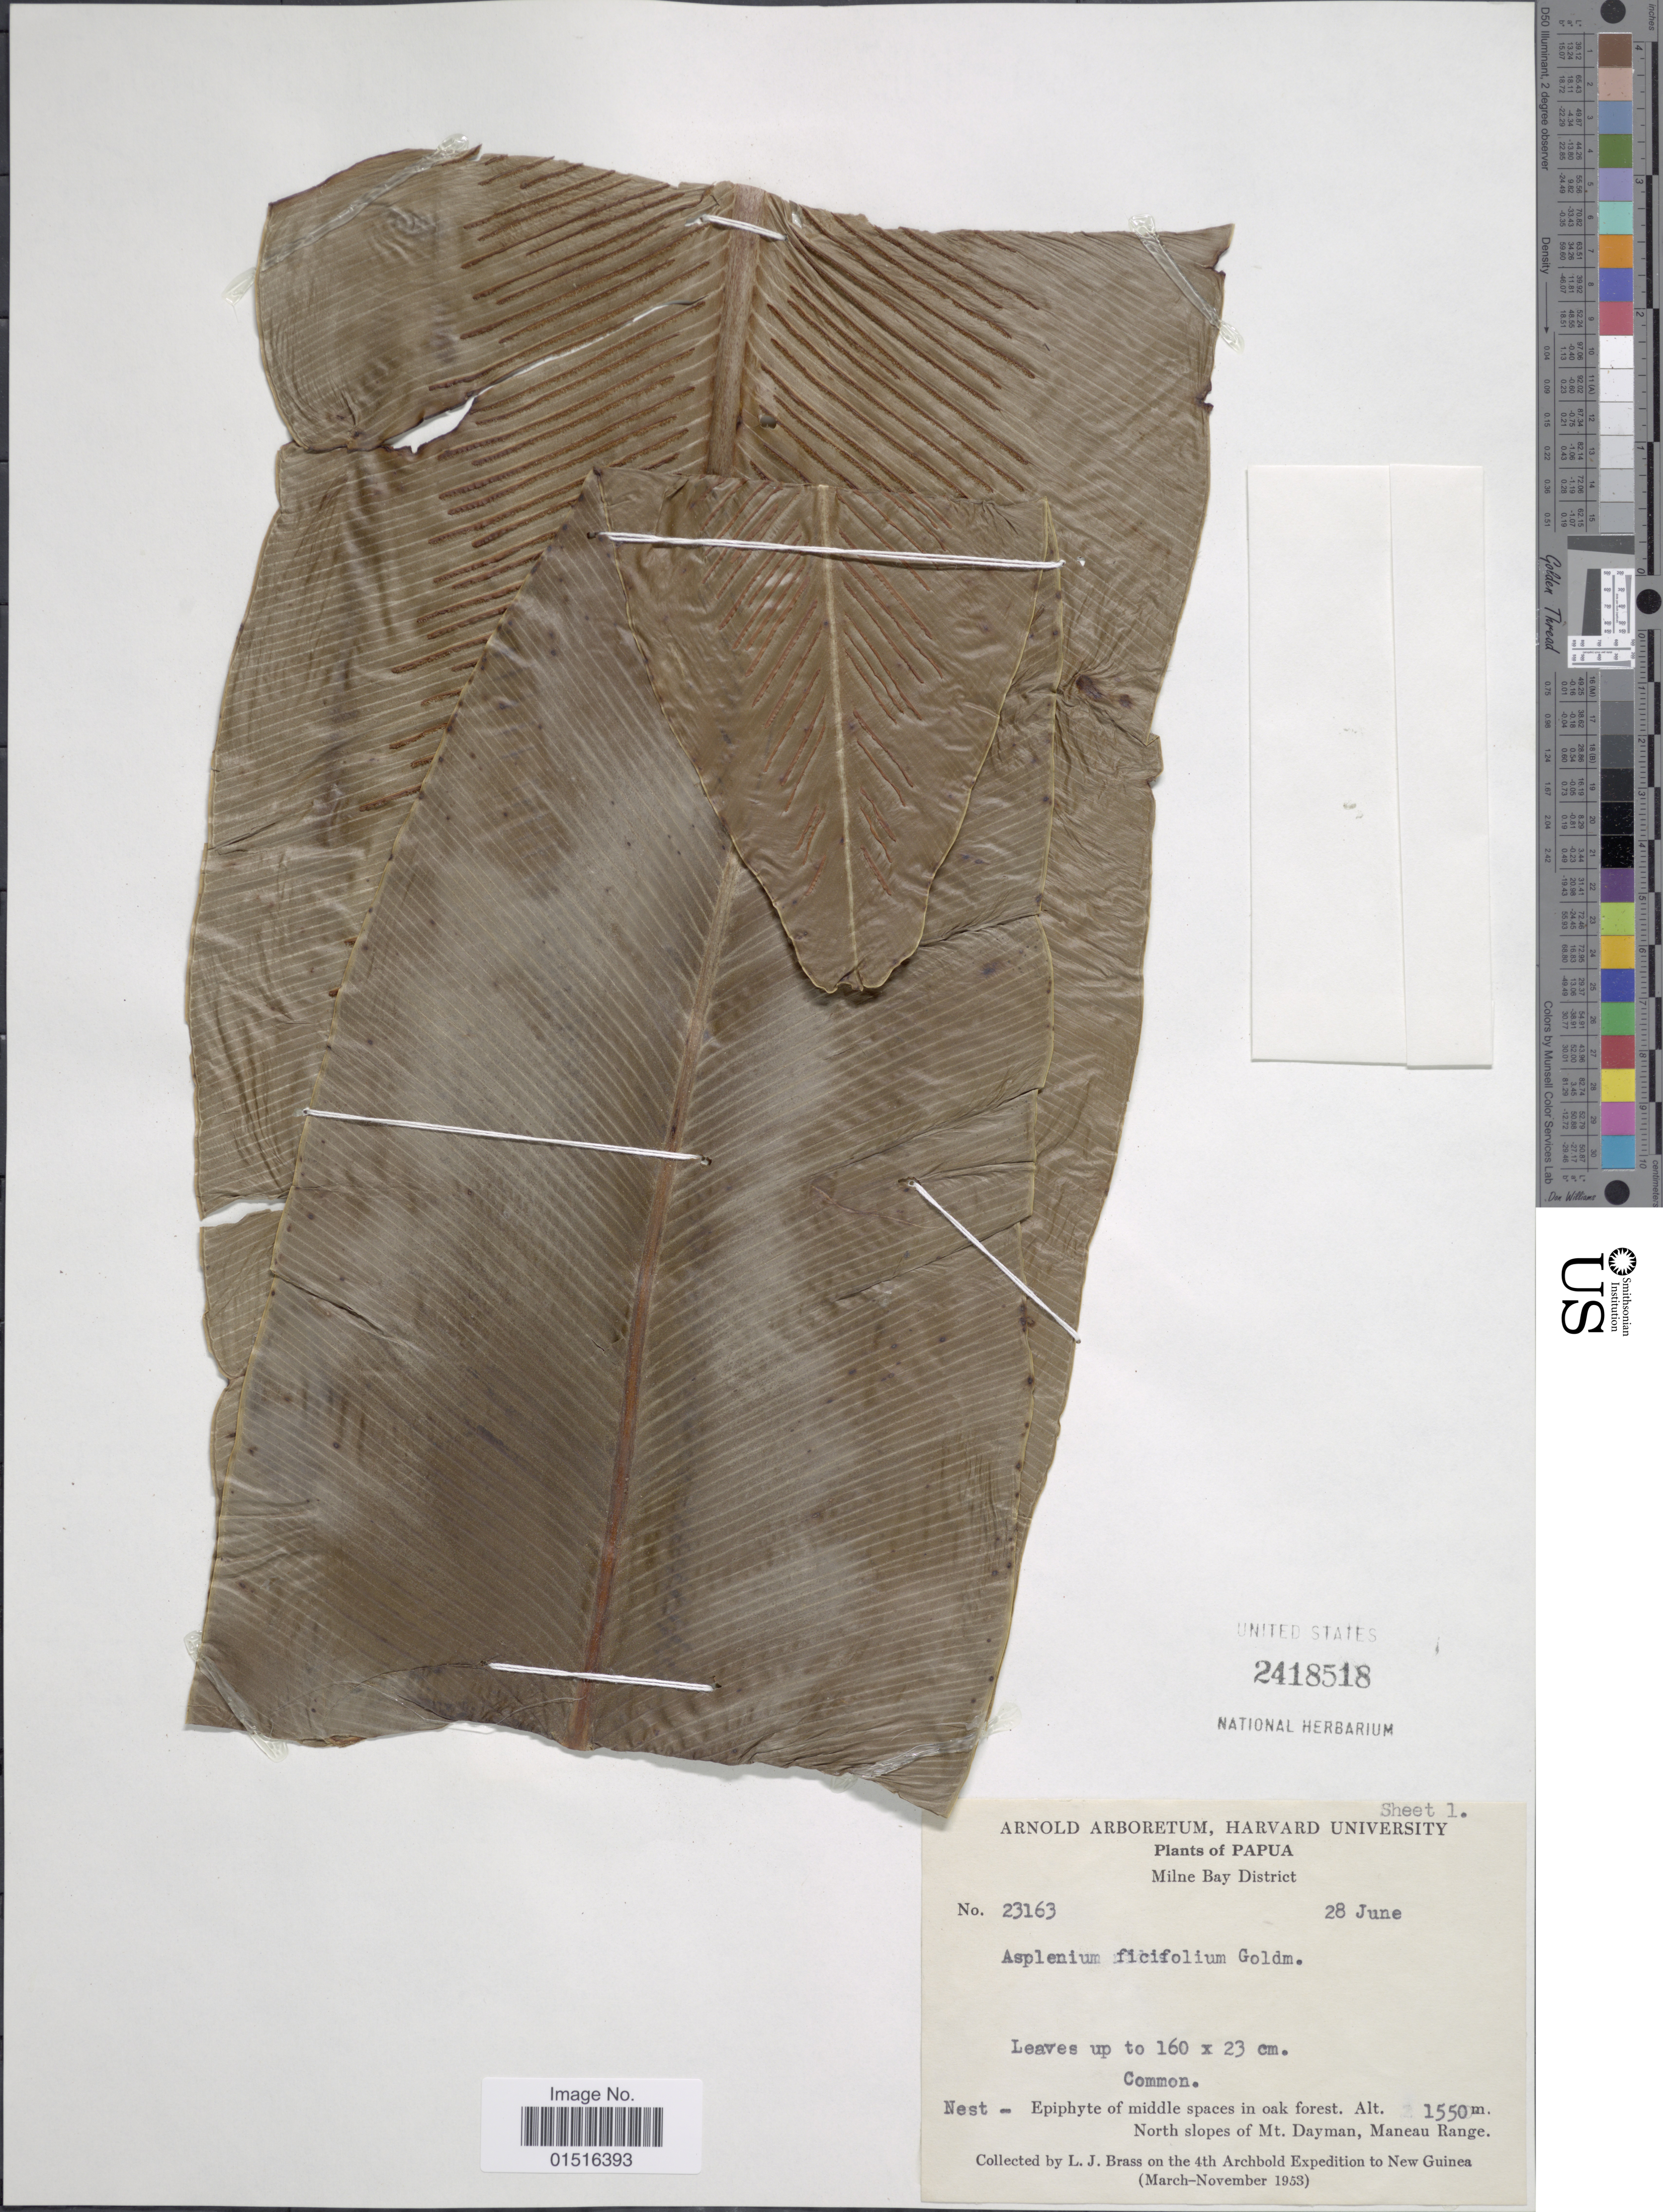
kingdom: Plantae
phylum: Tracheophyta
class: Polypodiopsida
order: Polypodiales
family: Aspleniaceae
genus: Asplenium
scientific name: Asplenium ficifolium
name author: Goldm.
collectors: L. J. Brass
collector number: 231663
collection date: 1953-06-28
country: Papua New Guinea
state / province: Milne Bay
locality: Papua, Milne Bay District, North slopes of Mt. Dayman, Maneau Range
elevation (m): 1550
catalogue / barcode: US 2418518